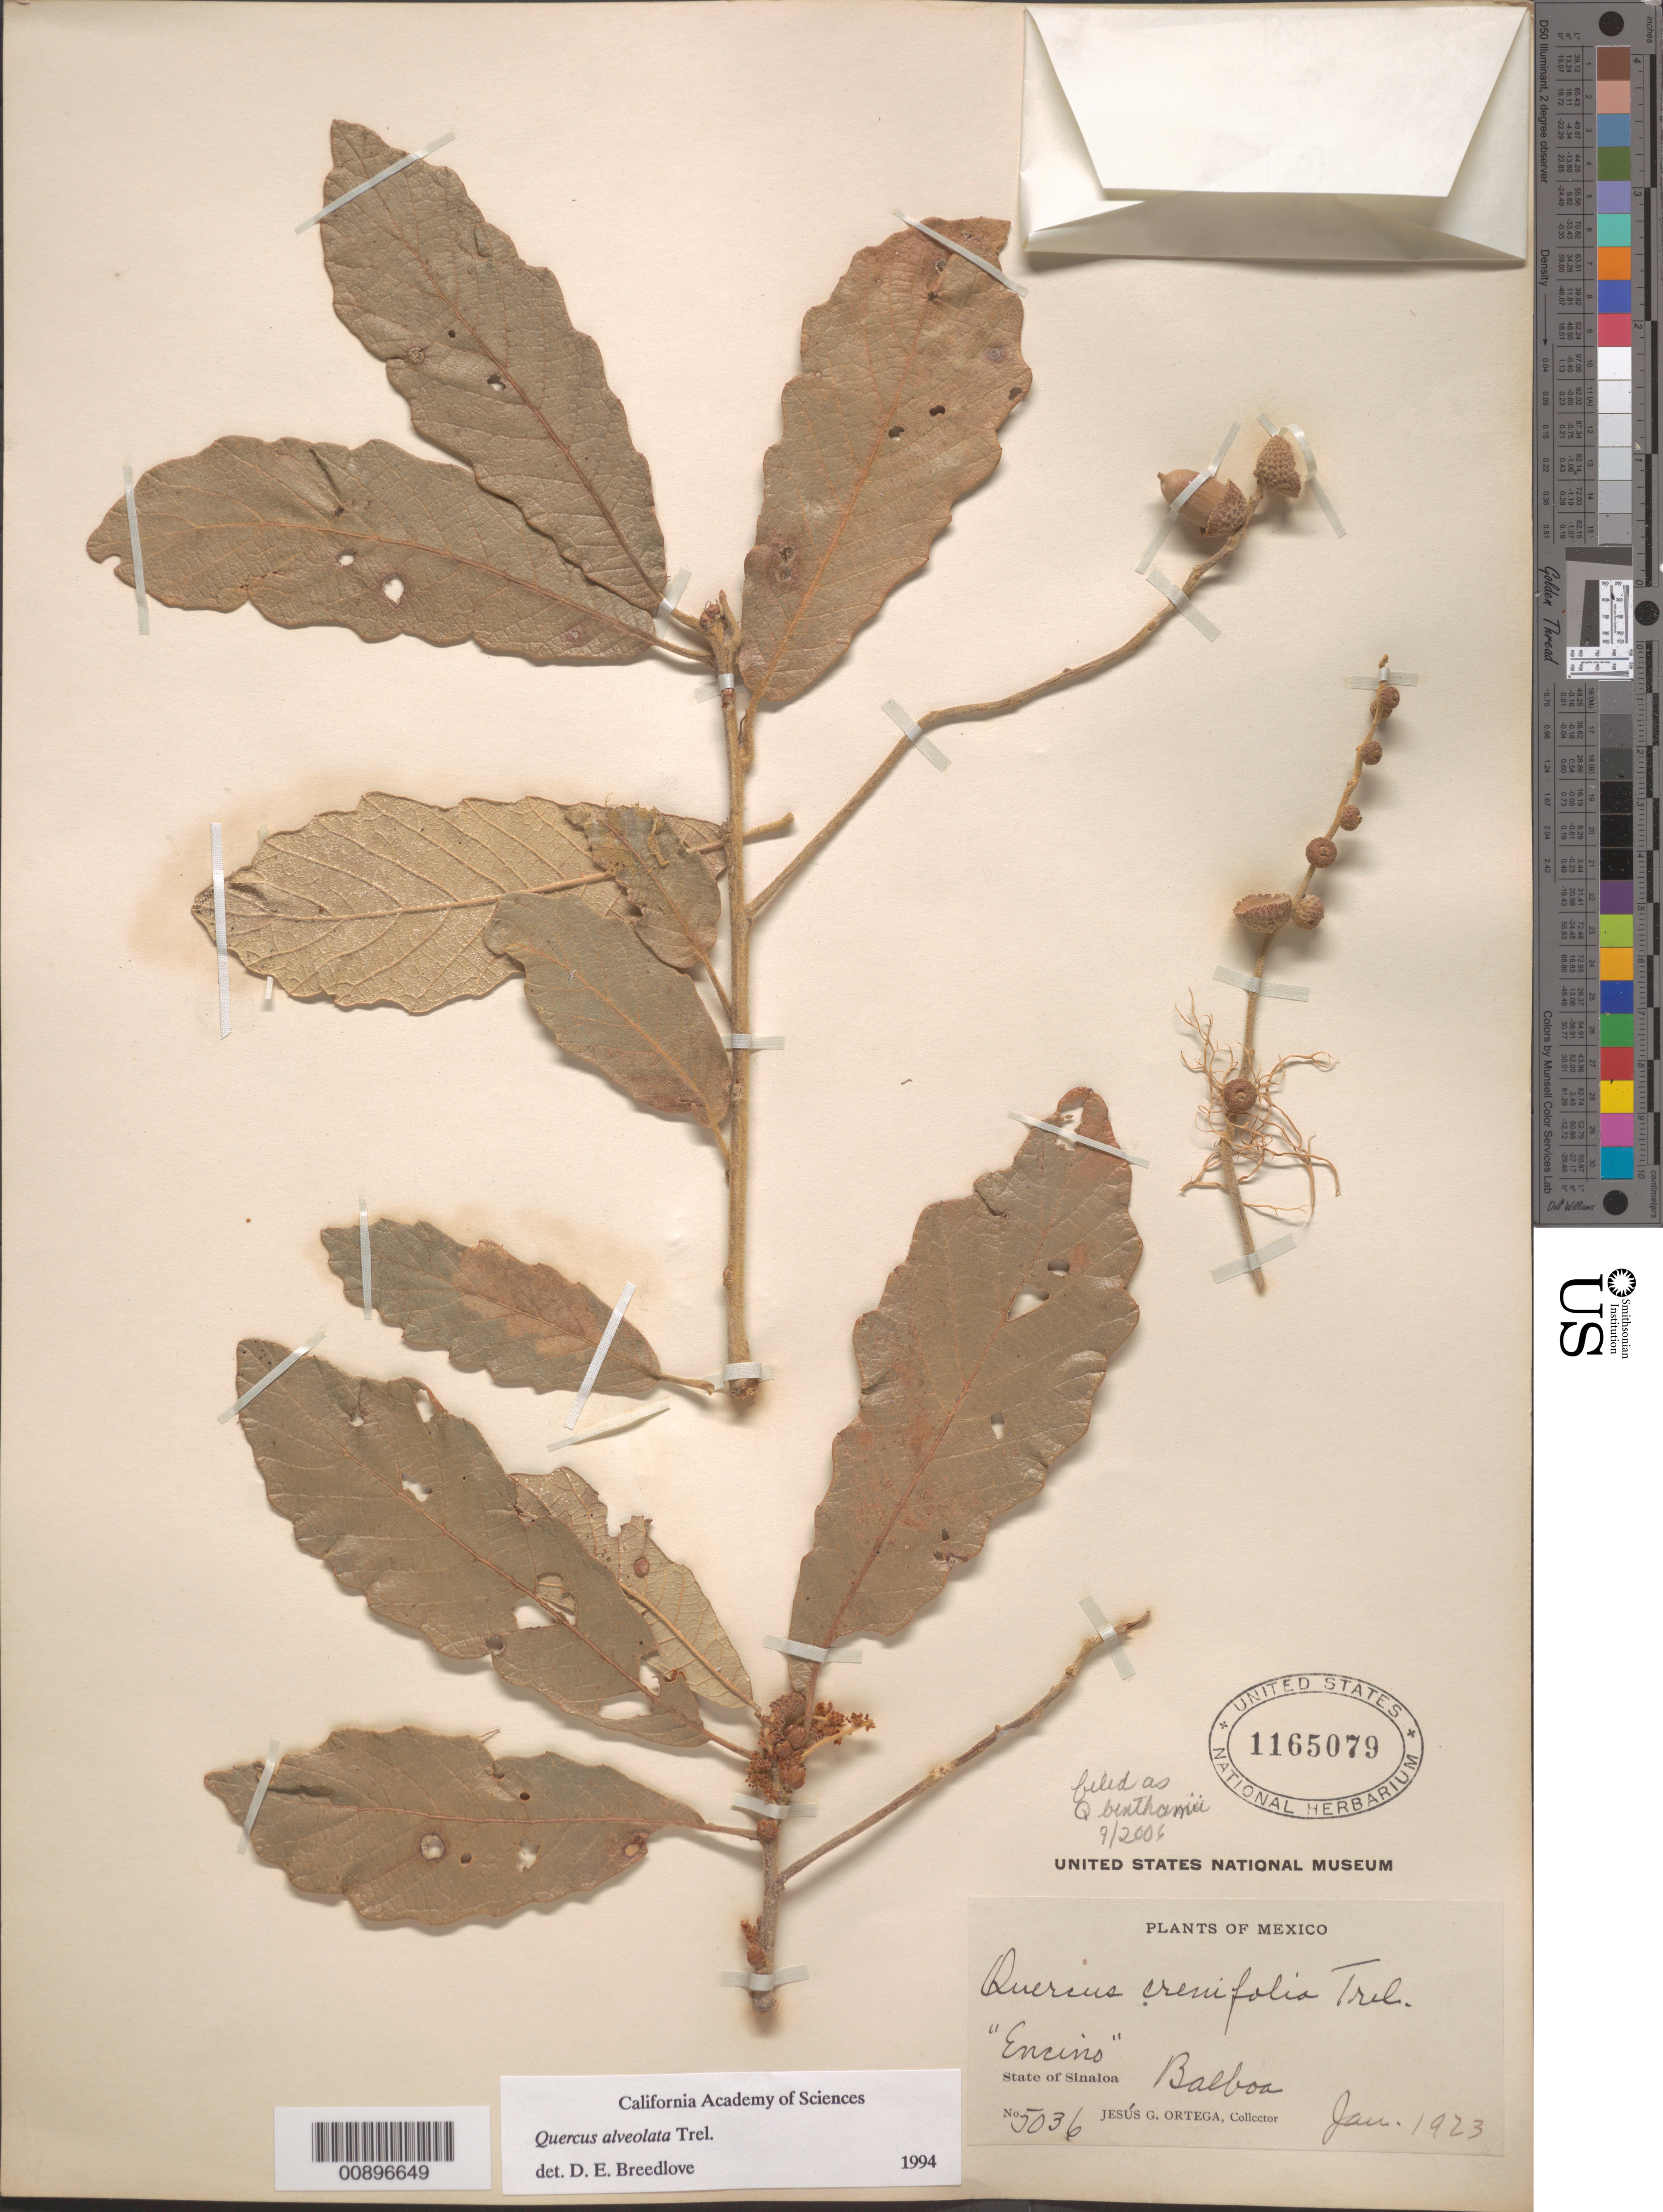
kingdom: Plantae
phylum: Tracheophyta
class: Magnoliopsida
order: Fagales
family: Fagaceae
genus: Quercus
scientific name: Quercus benthamii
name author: A. DC.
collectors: J. Ortega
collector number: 5036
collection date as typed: Jan 1923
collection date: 1923-01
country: Mexico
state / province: Sinaloa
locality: Balboa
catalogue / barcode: US 1165079